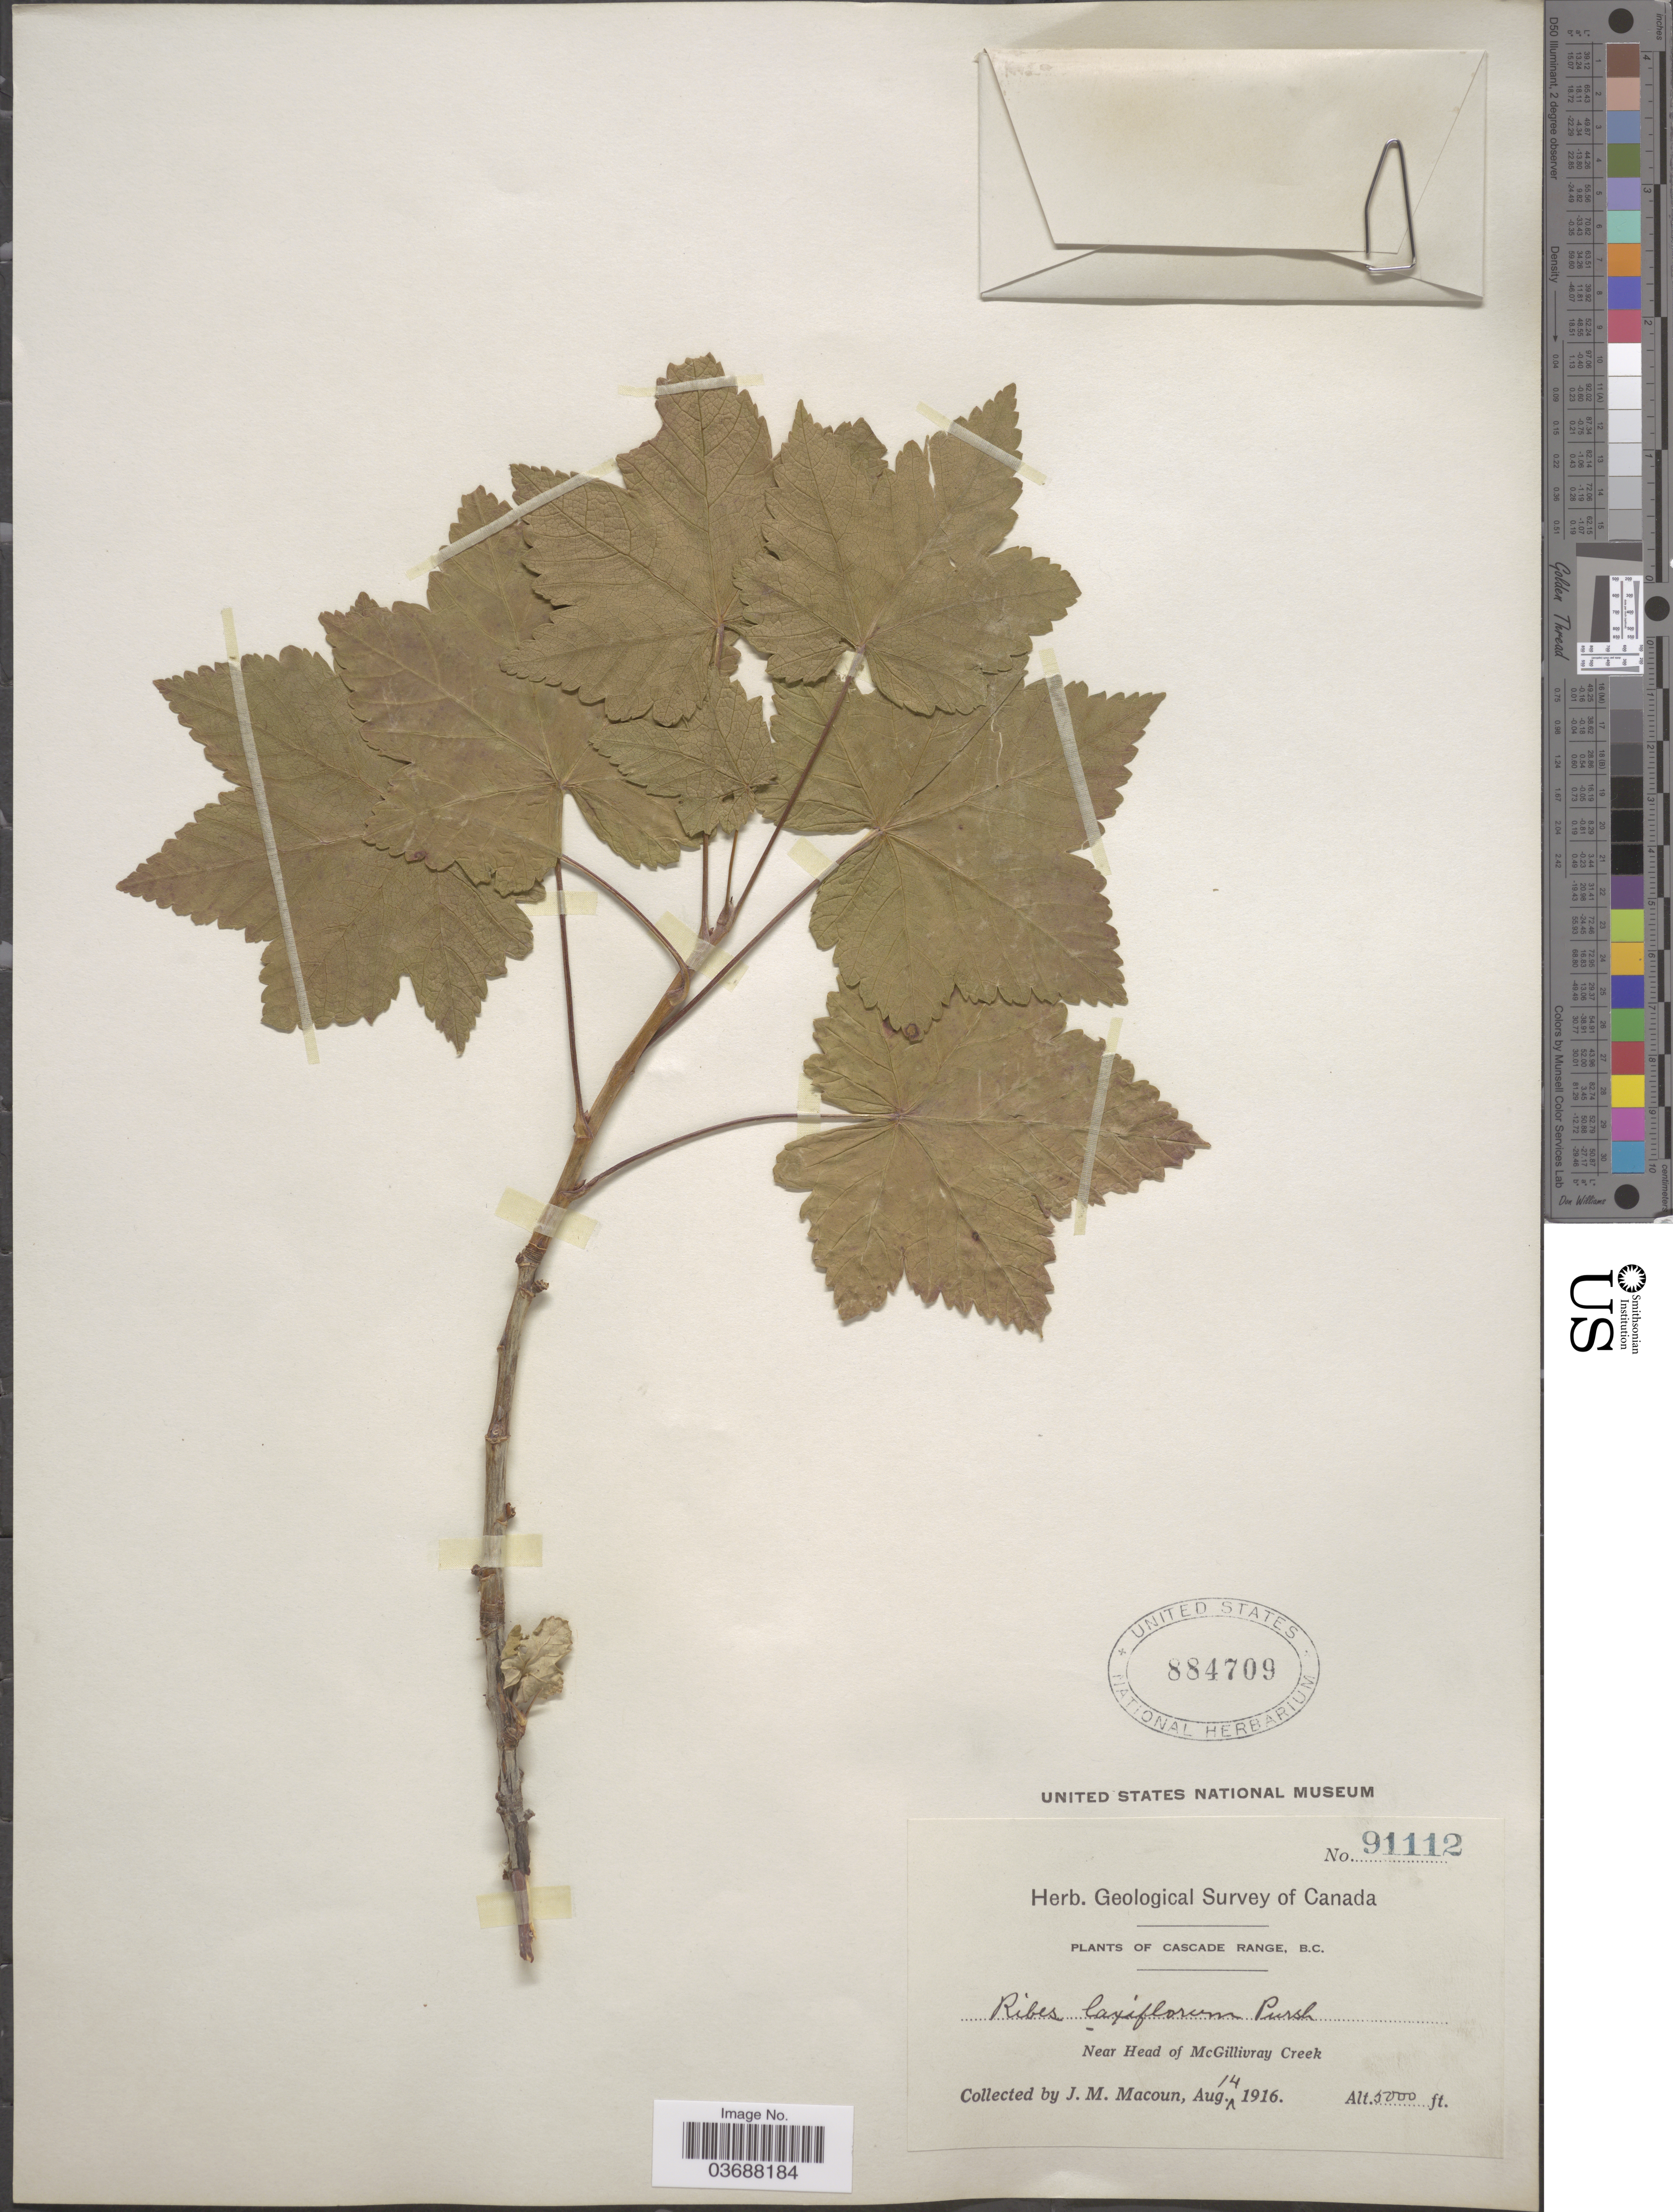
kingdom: Plantae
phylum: Tracheophyta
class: Magnoliopsida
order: Saxifragales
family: Grossulariaceae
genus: Ribes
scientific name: Ribes laxiflorum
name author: Pursh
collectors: J. M. Macoun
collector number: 91112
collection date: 1916-08-14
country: Canada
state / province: British Columbia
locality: Cascade Range. Near Head of McGillivray Creek.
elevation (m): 1524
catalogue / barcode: US 884709